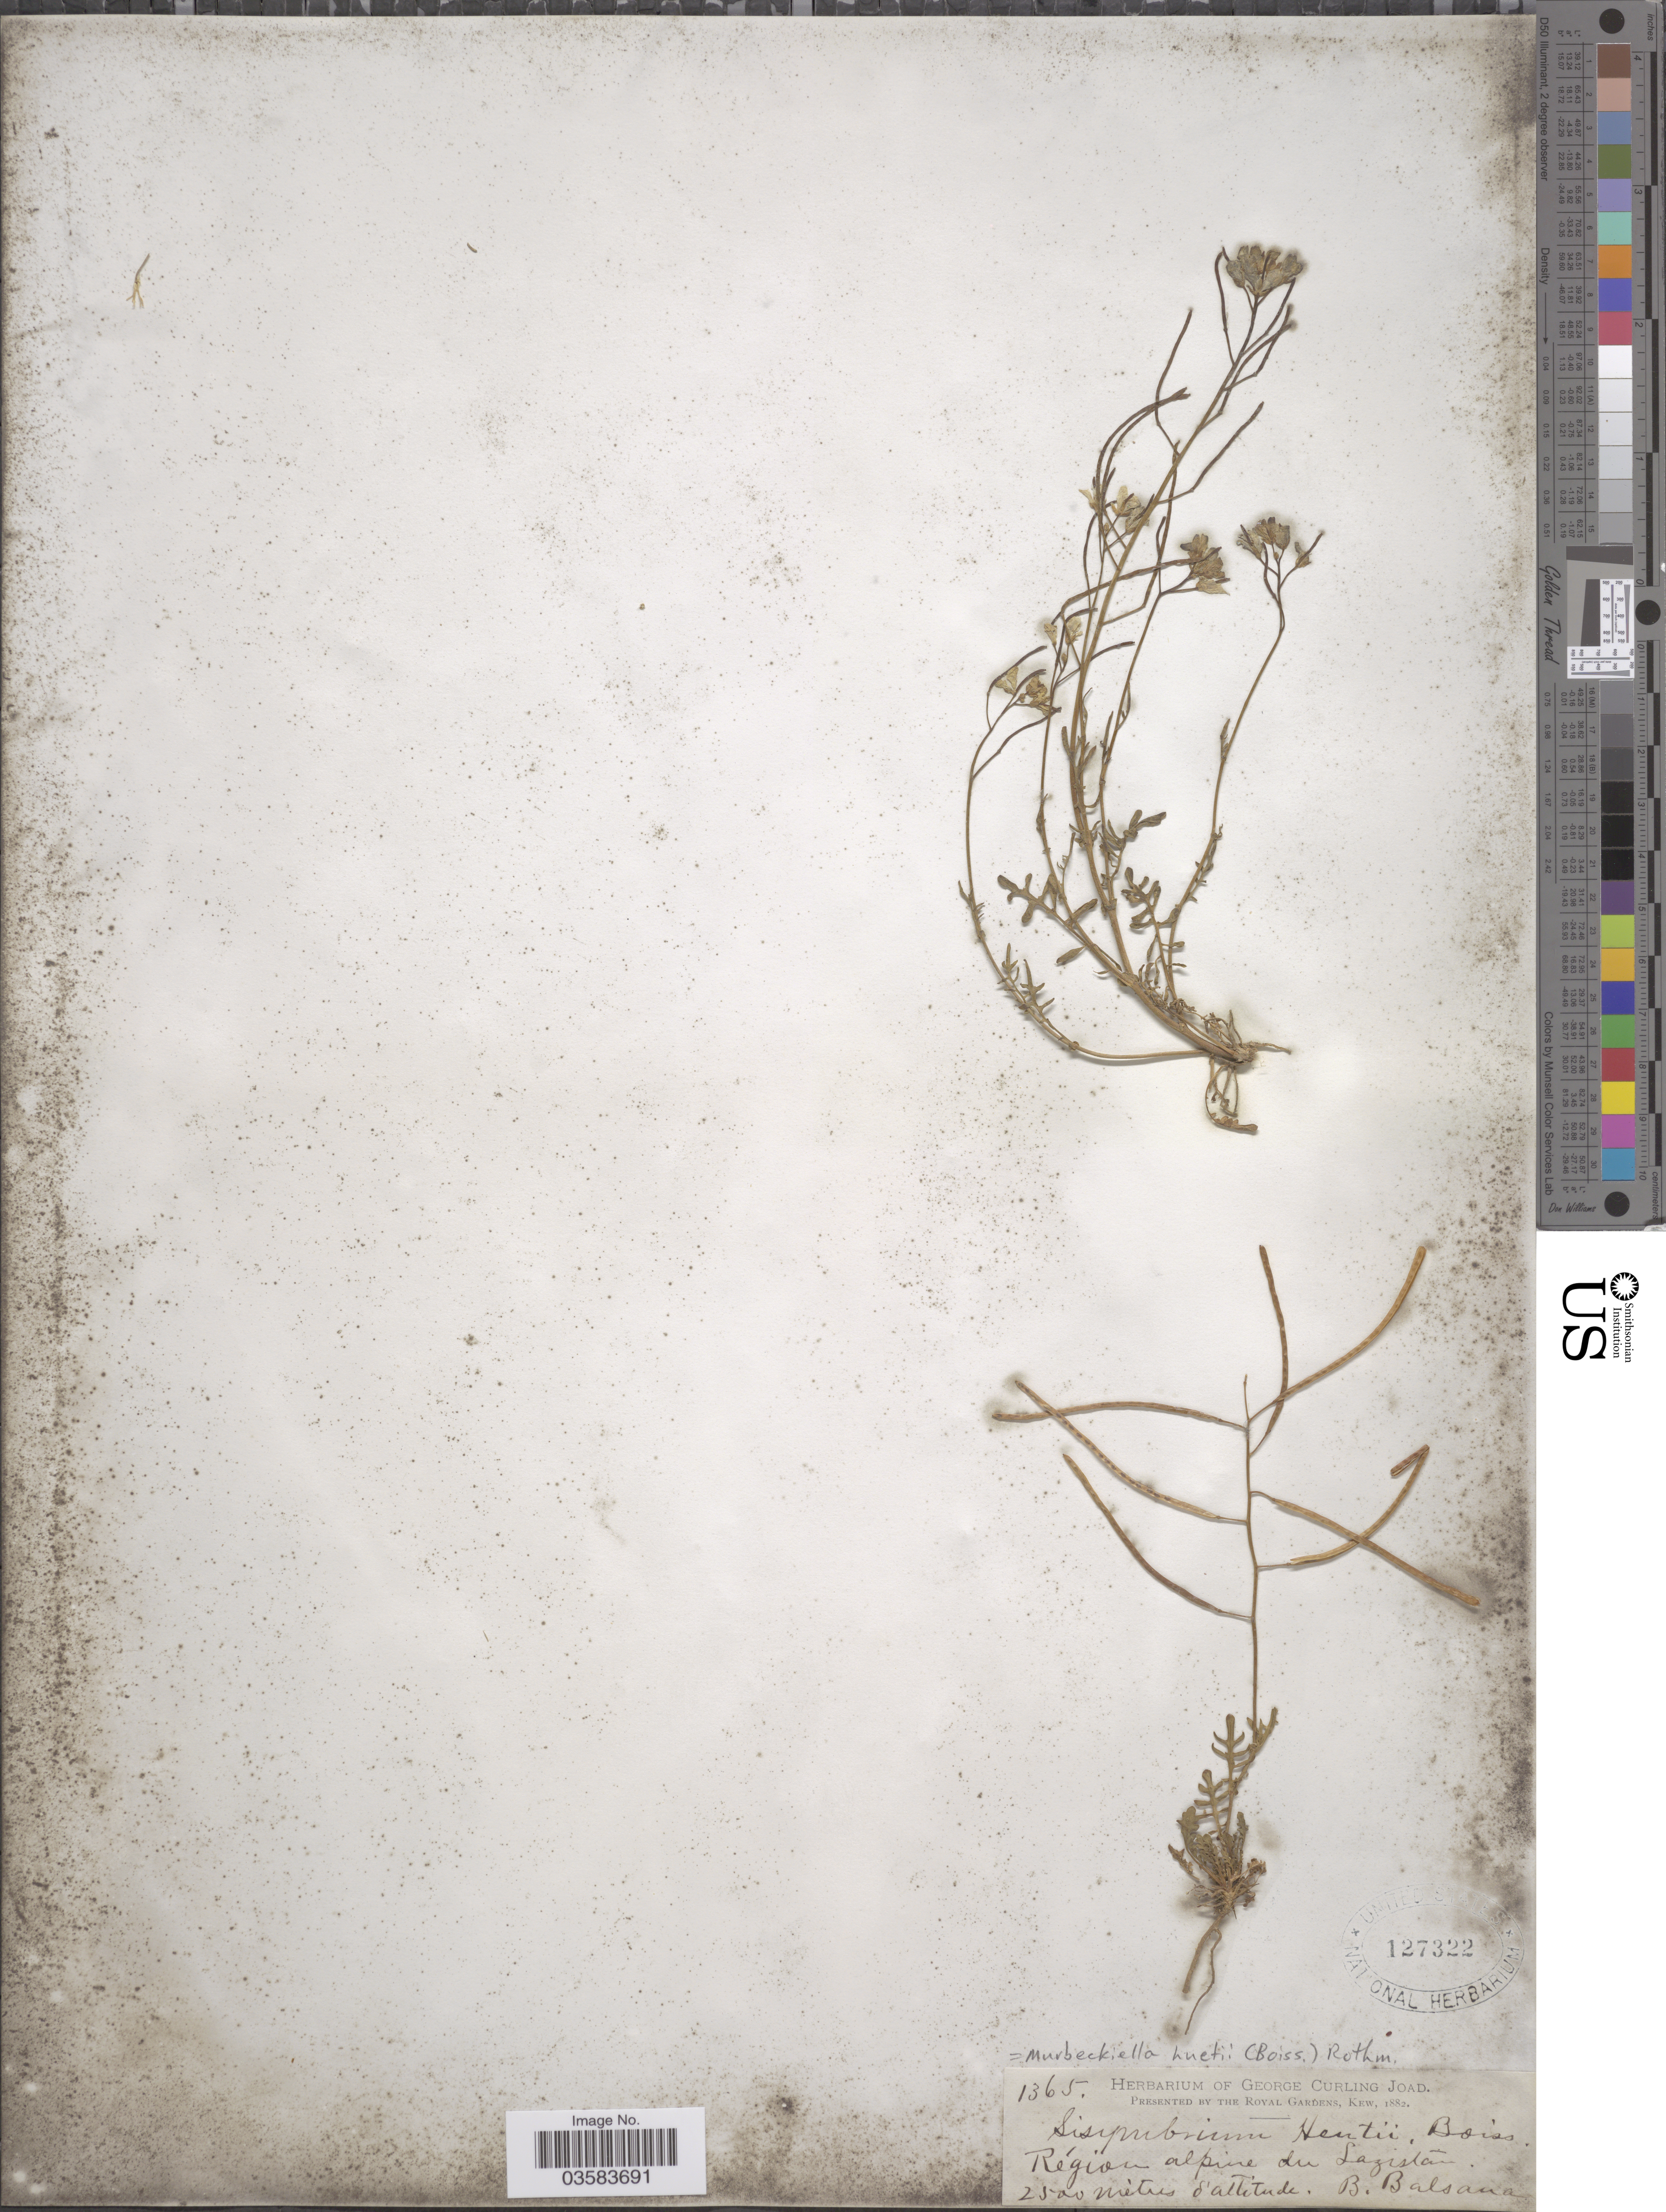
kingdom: Plantae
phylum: Tracheophyta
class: Magnoliopsida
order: Brassicales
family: Brassicaceae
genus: Murbeckiella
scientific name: Murbeckiella huetii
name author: Rothm.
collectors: B. Balansa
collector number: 1365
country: Turkey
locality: Région alpine du Lazistan.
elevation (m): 2500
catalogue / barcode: US 127322